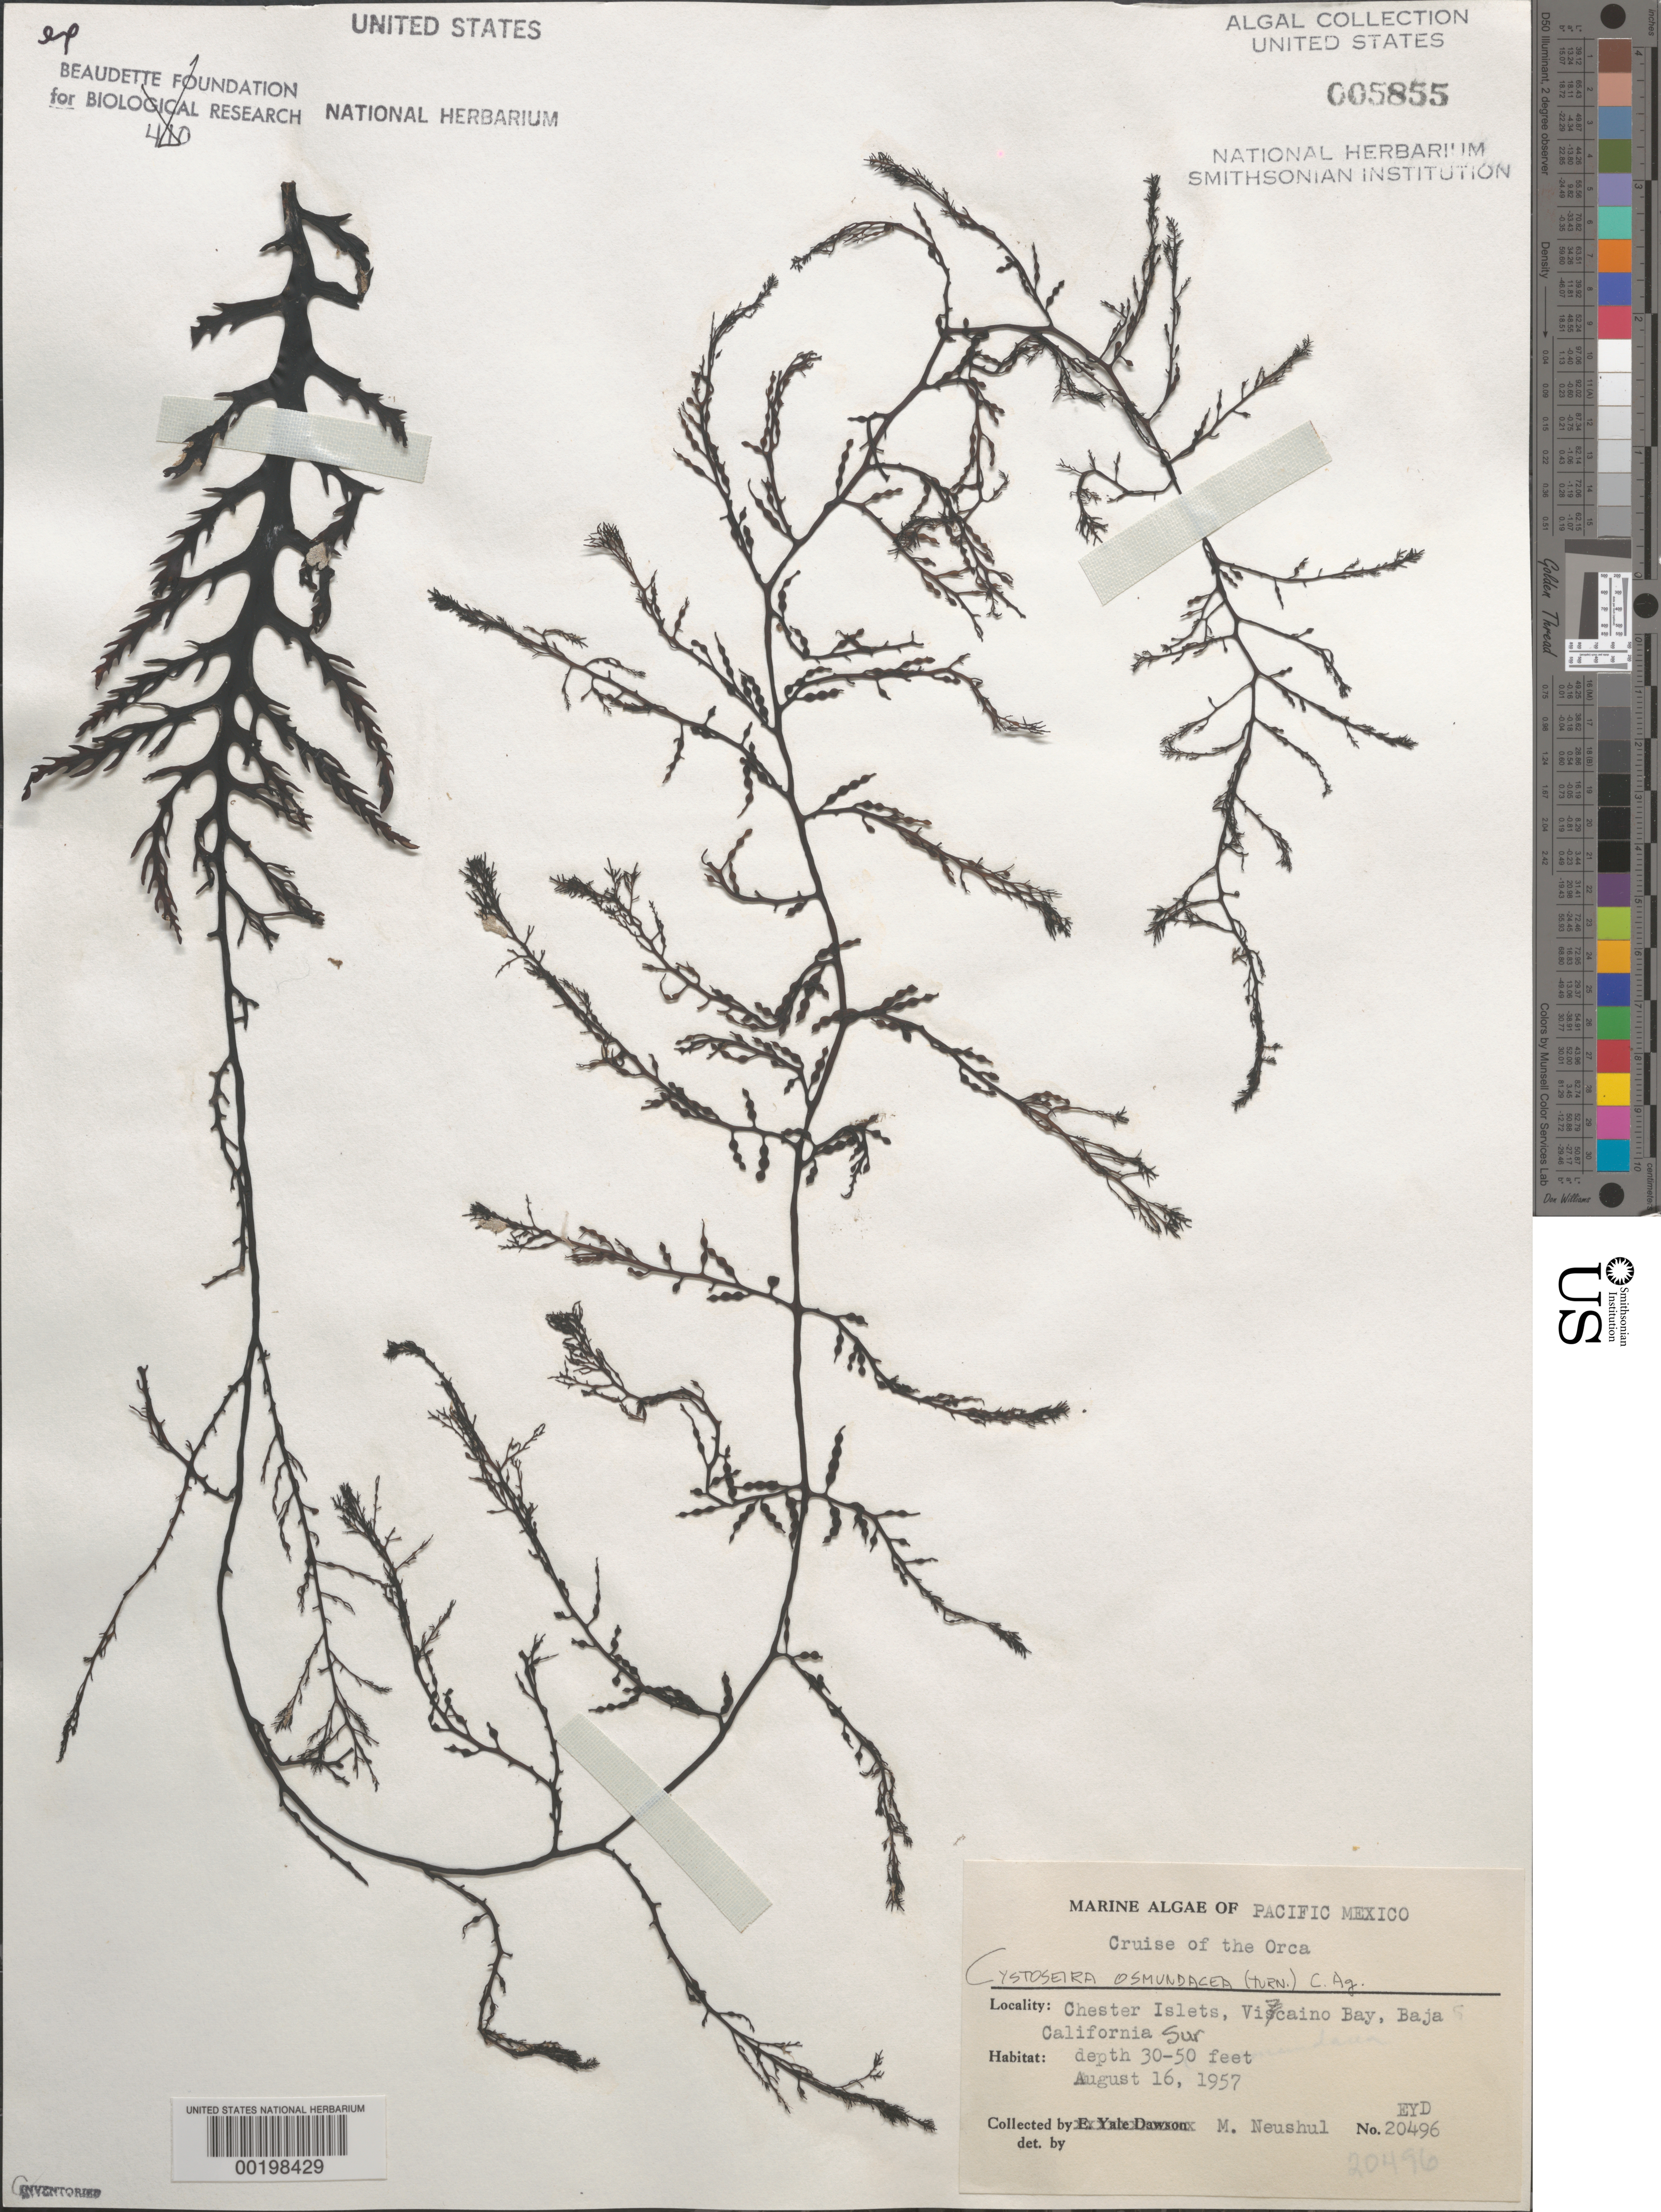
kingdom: Chromista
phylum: Ochrophyta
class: Phaeophyceae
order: Fucales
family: Sargassaceae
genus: Cystoseira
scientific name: Cystoseira osmundacea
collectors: M. Neushul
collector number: EYD 20496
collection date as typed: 16 Aug 1957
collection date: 1957-08-16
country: Mexico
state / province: Baja California Sur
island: Chester Islets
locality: Bahia Sebastian Vizcaino (Viscaino Bay)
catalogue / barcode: US 5855